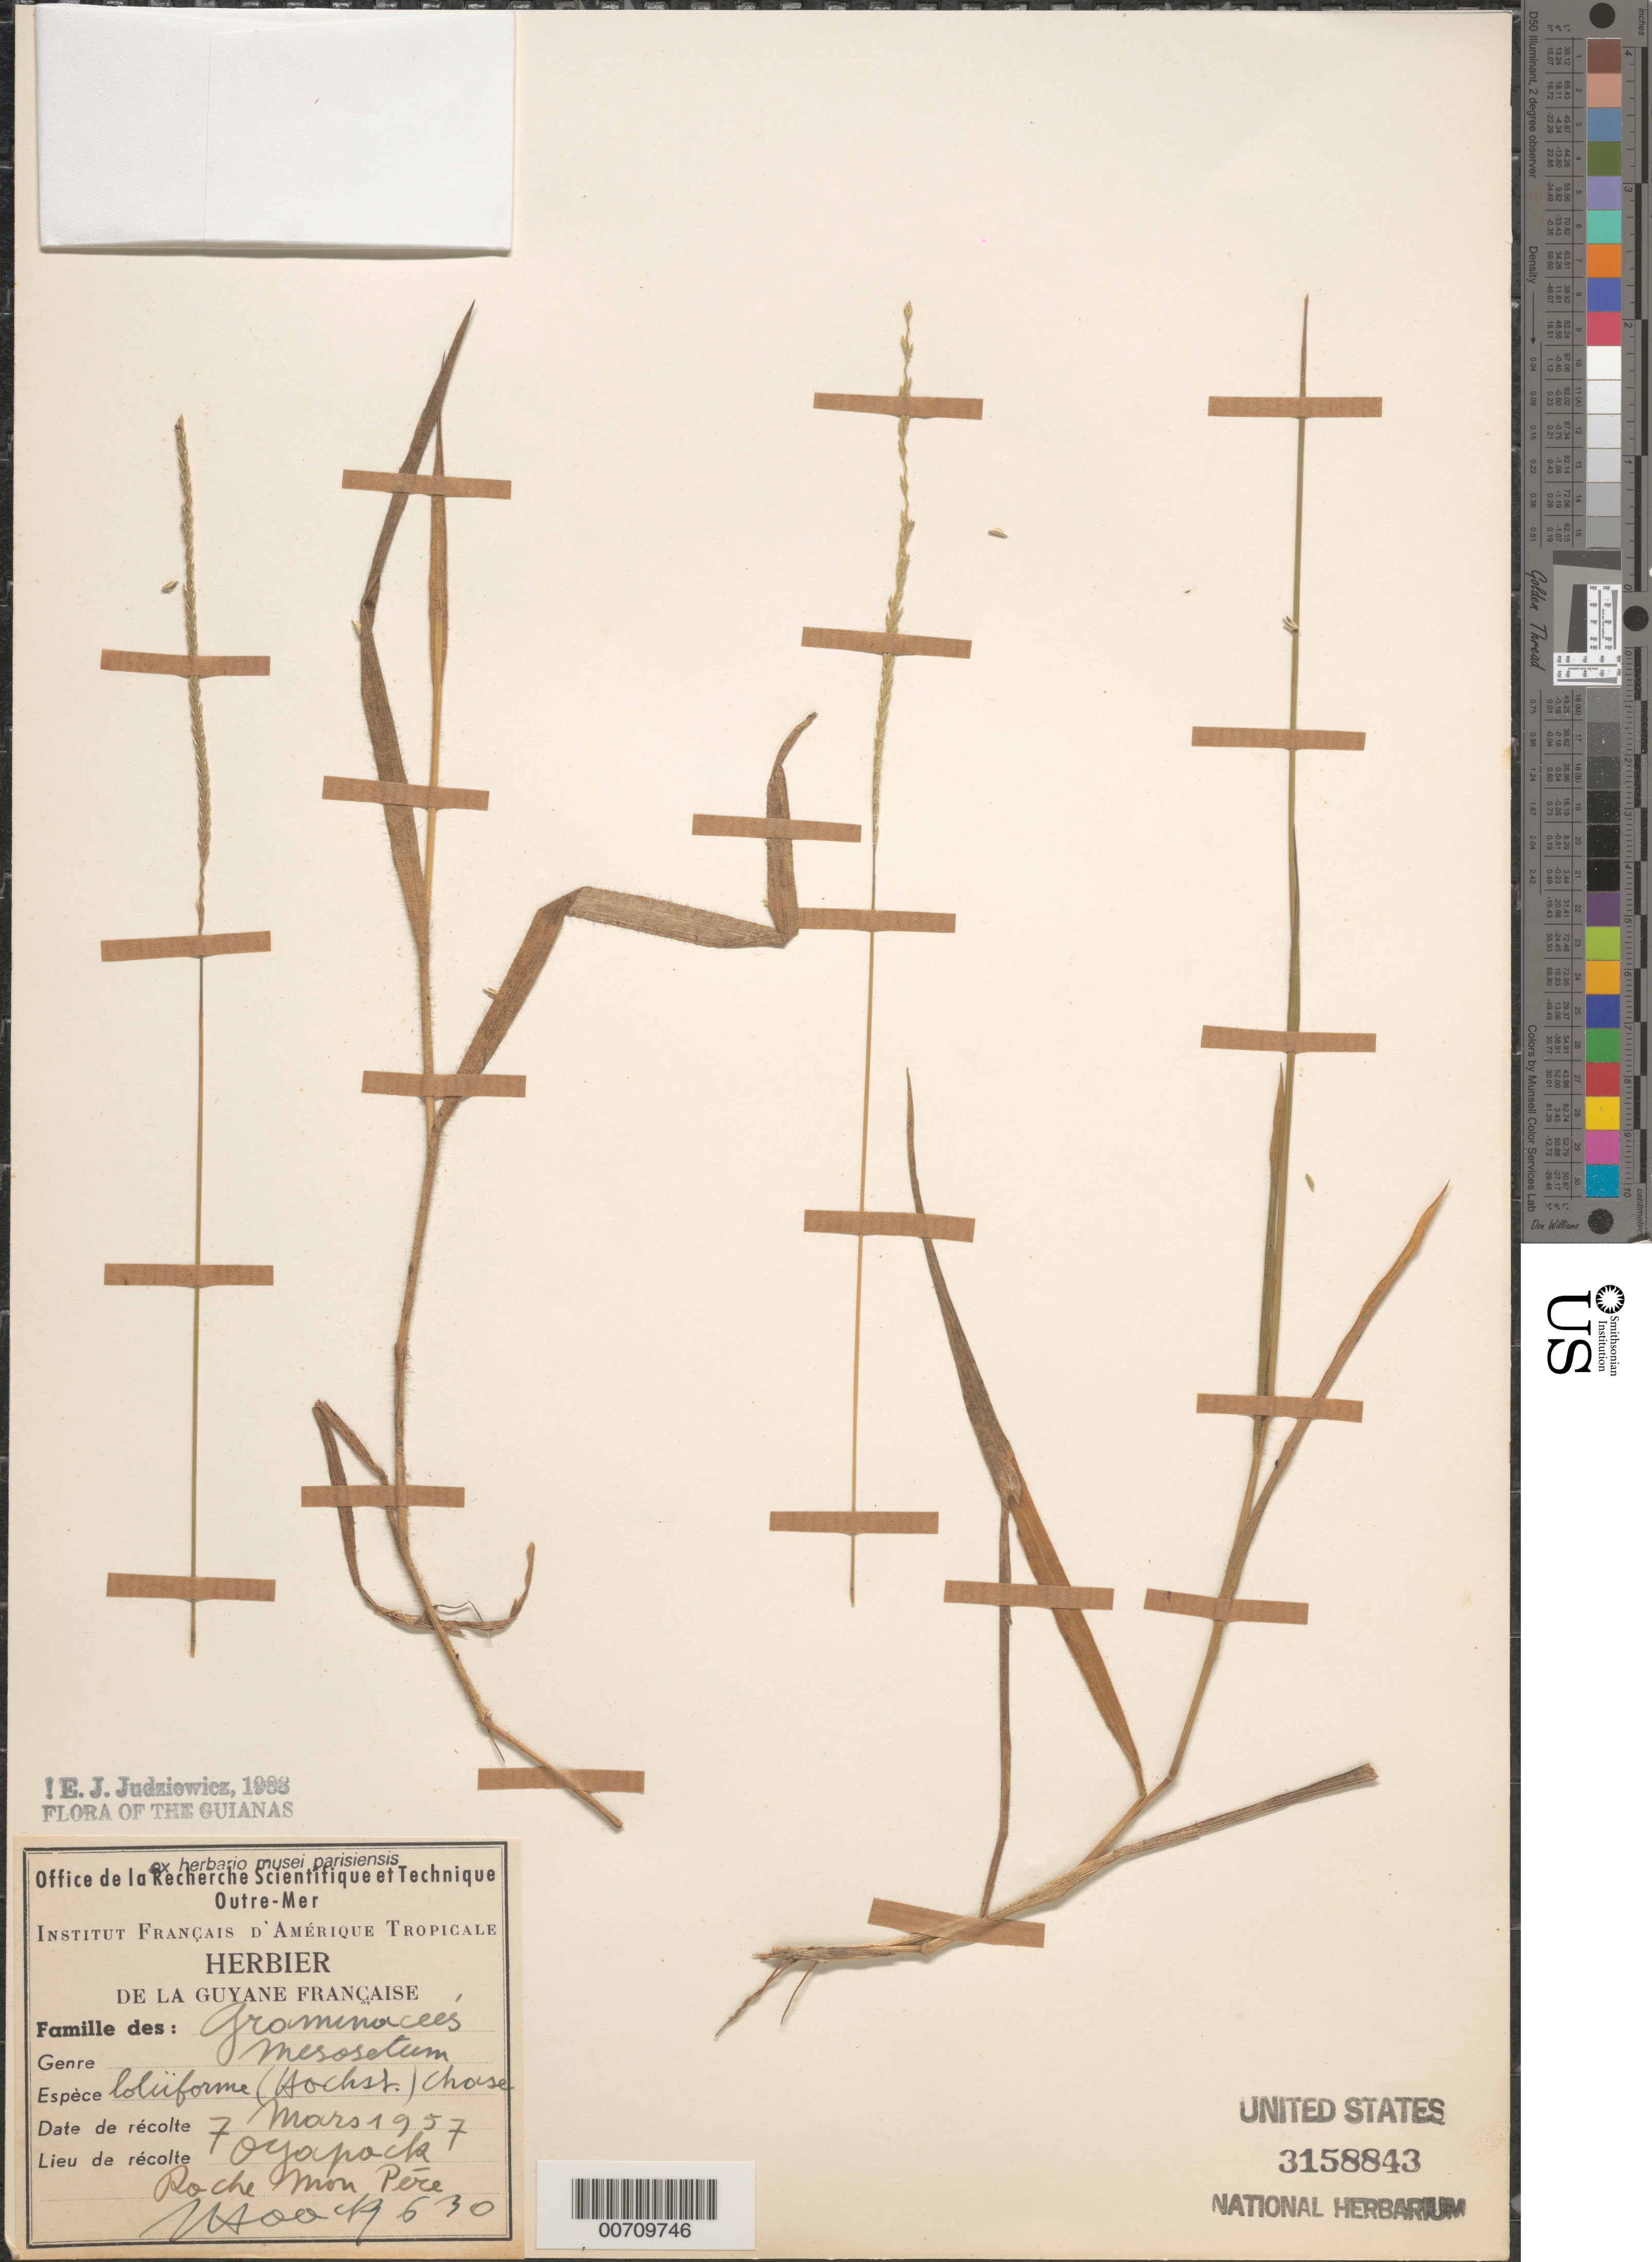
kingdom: Plantae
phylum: Tracheophyta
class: Liliopsida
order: Poales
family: Poaceae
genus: Mesosetum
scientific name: Mesosetum loliiforme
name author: (Hochst. ex Steud.) Chase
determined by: Judziewicz, E. J.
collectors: J. Hoock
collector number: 630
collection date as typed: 7-Mar-56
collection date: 1956-03-07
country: French Guiana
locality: Oyapock, Roche Mon Père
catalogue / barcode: US 3158843